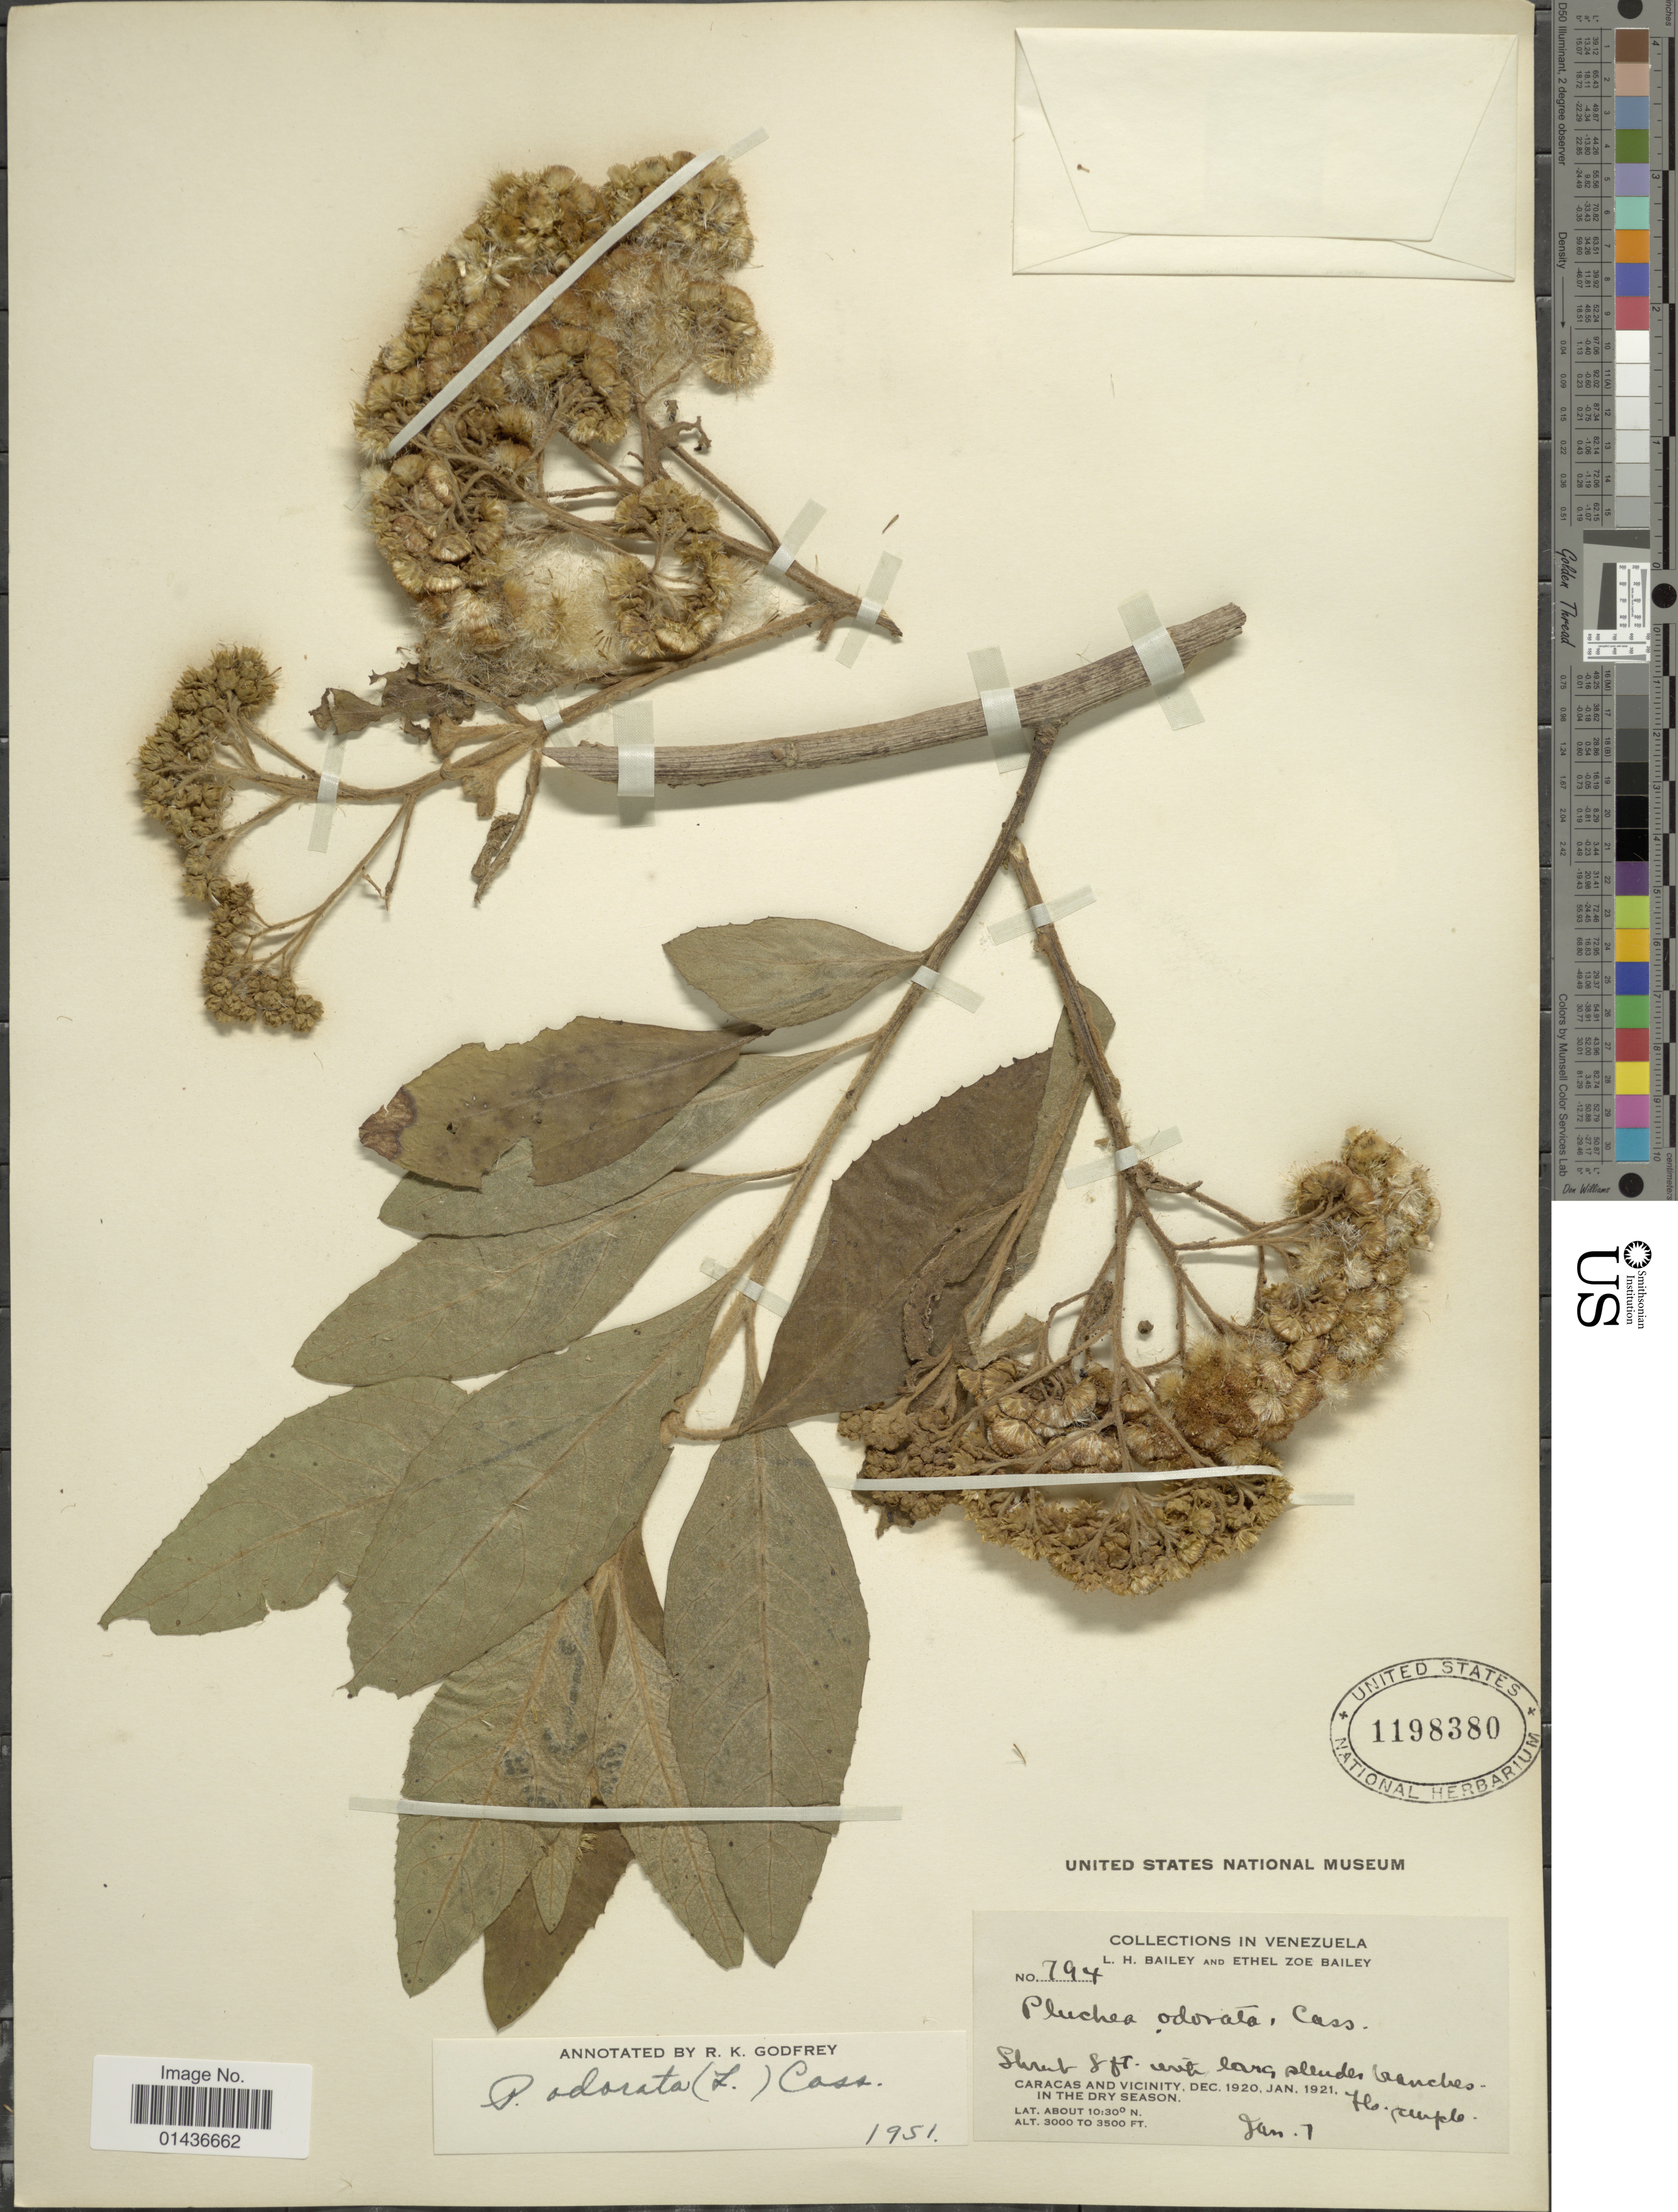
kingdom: Plantae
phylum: Tracheophyta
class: Magnoliopsida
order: Asterales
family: Asteraceae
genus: Pluchea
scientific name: Pluchea carolinensis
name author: (Jacq.) D. Don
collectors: L. H. Bailey & E. Z. Bailey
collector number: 794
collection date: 1920-12/1921-01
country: Venezuela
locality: Caracas and Vicinity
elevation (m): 914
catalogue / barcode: US 1198380